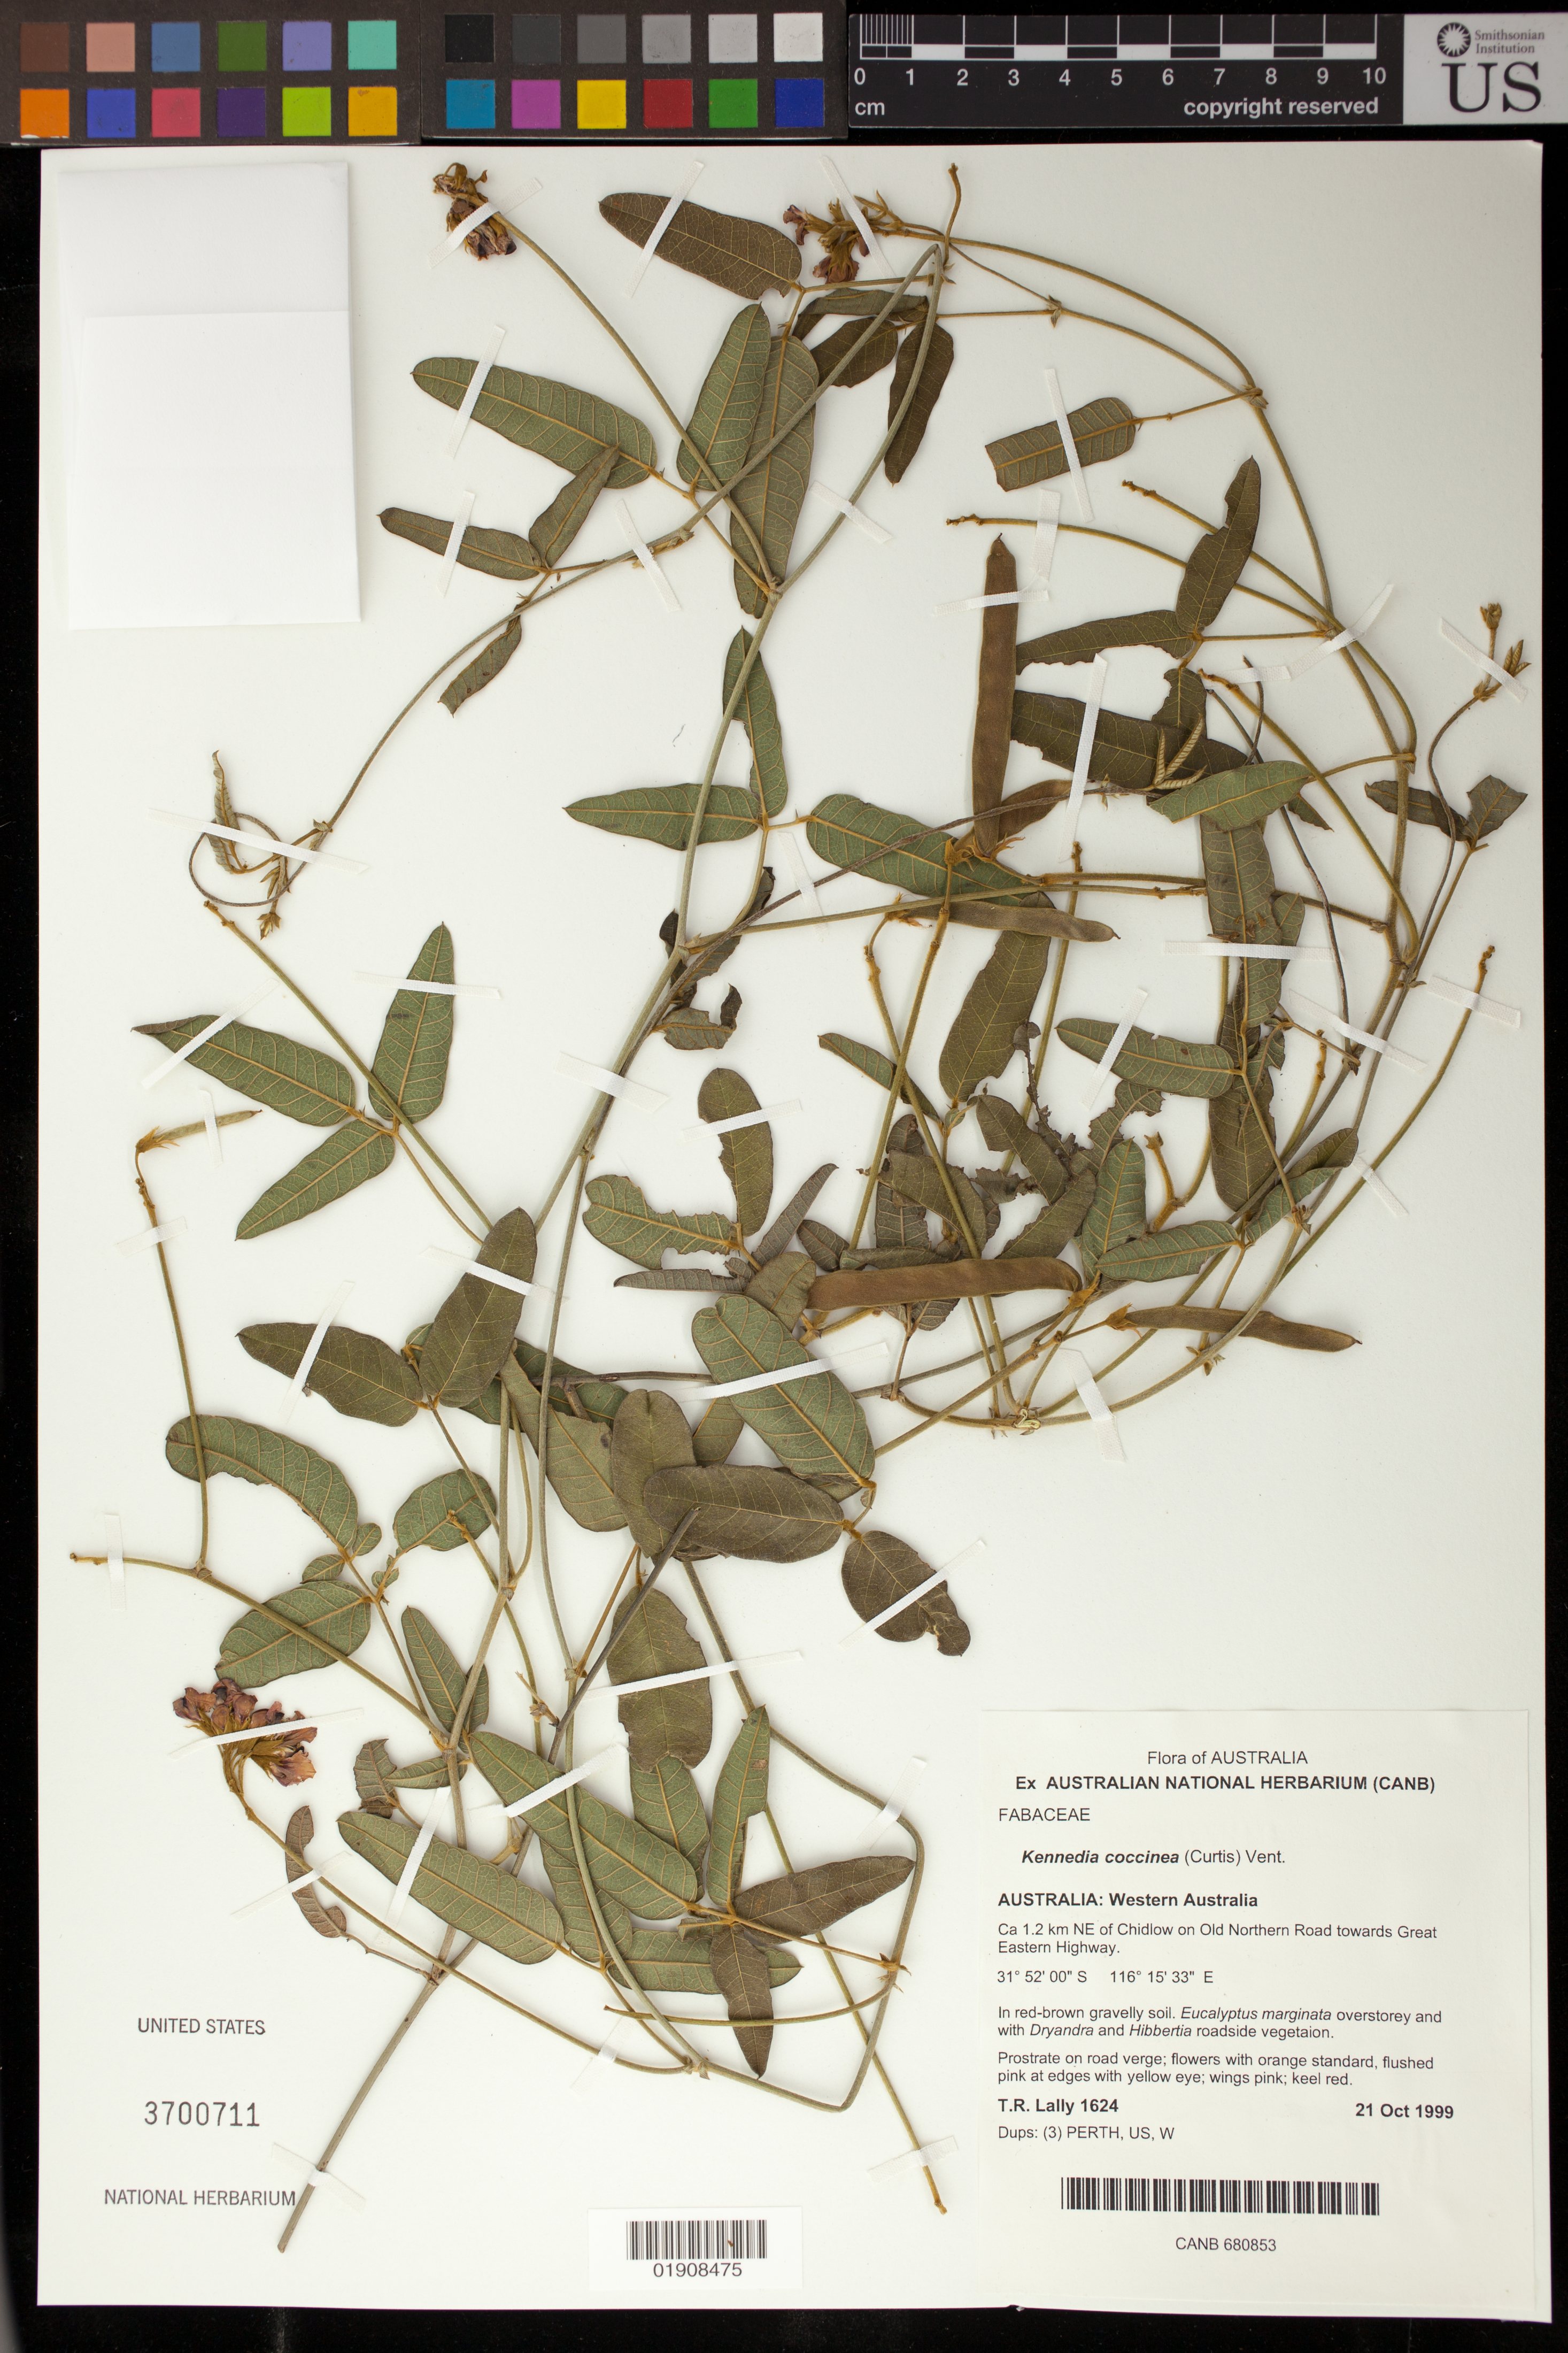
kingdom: Plantae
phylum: Tracheophyta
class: Magnoliopsida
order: Fabales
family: Fabaceae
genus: Kennedia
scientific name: Kennedia coccinea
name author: (Curtis) Vent.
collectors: T. R. Lally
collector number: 1624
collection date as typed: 21 Oct 1999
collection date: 1999-10-21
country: Australia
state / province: Western Australia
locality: Ca. 1.2 km NE of Chidlow on Old Northern Road towards Great Eastern Highway.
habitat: In red-brown gravelly soil.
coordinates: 31 52 00 S, 116 15 33 E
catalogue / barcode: US 3700711